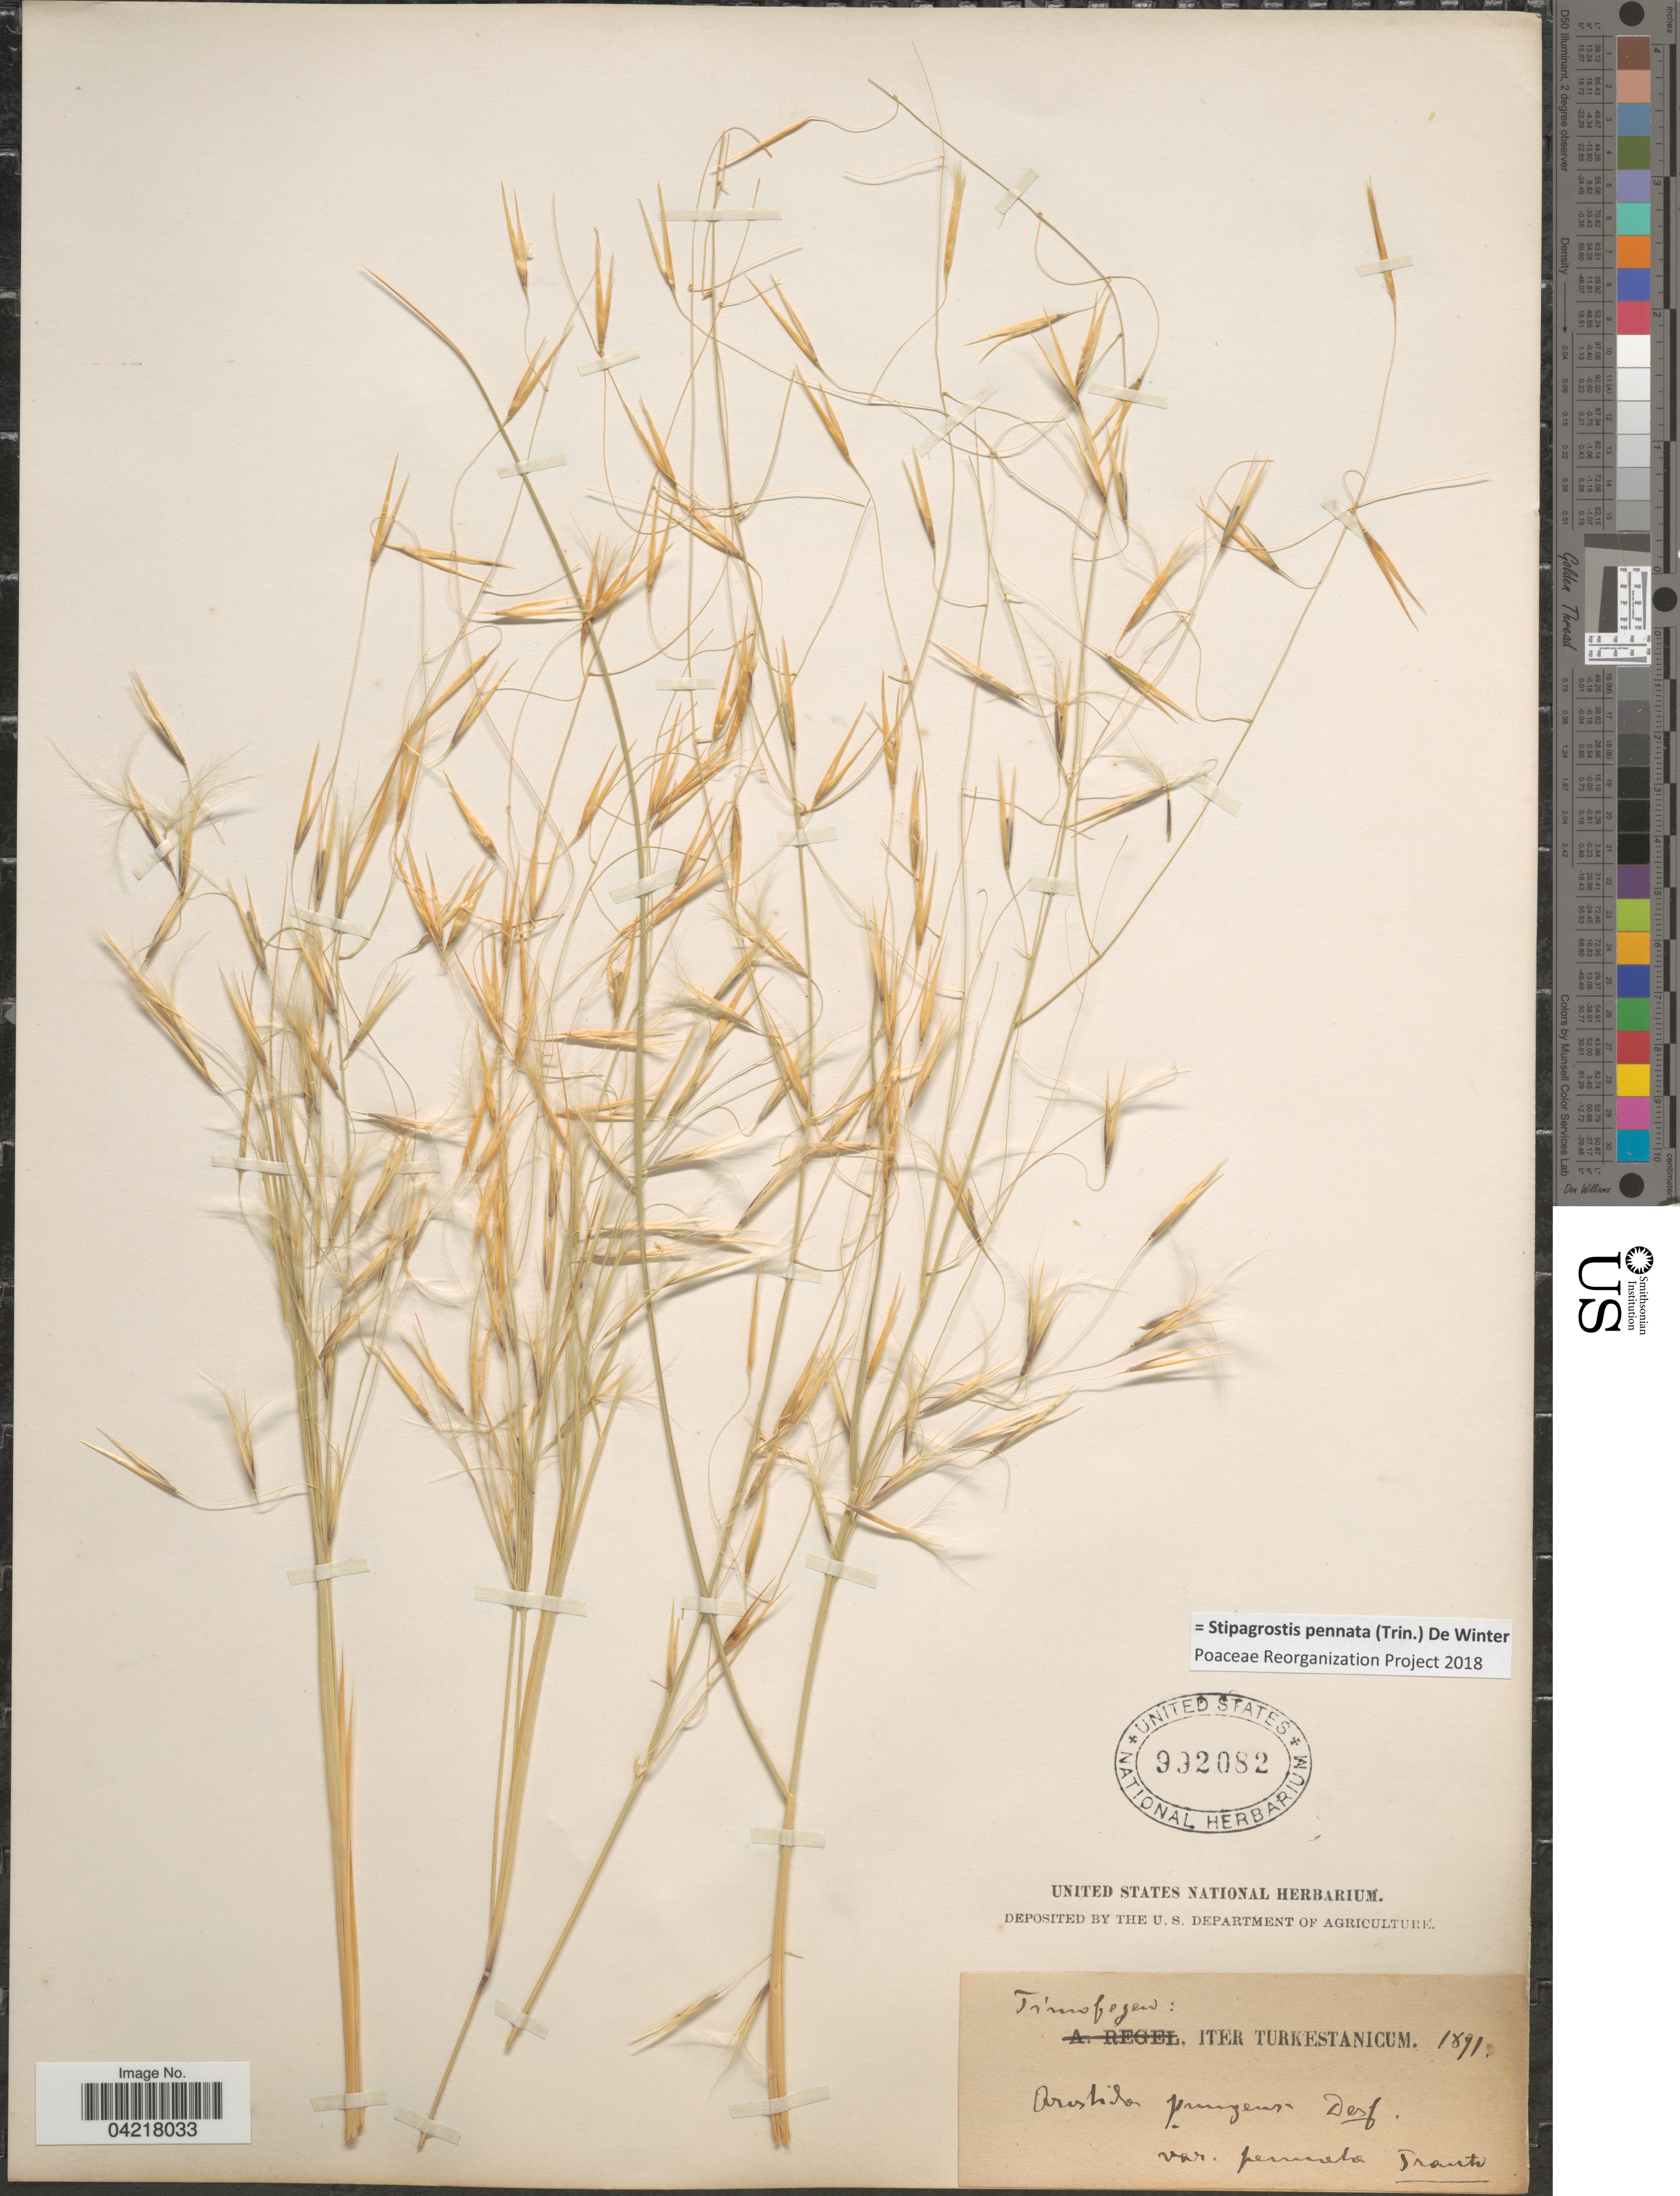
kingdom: Plantae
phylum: Tracheophyta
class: Liliopsida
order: Poales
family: Poaceae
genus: Stipagrostis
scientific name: Stipagrostis pennata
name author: (Trin.) De Winter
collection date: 1891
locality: Iter Turkestanicum.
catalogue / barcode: US 992082